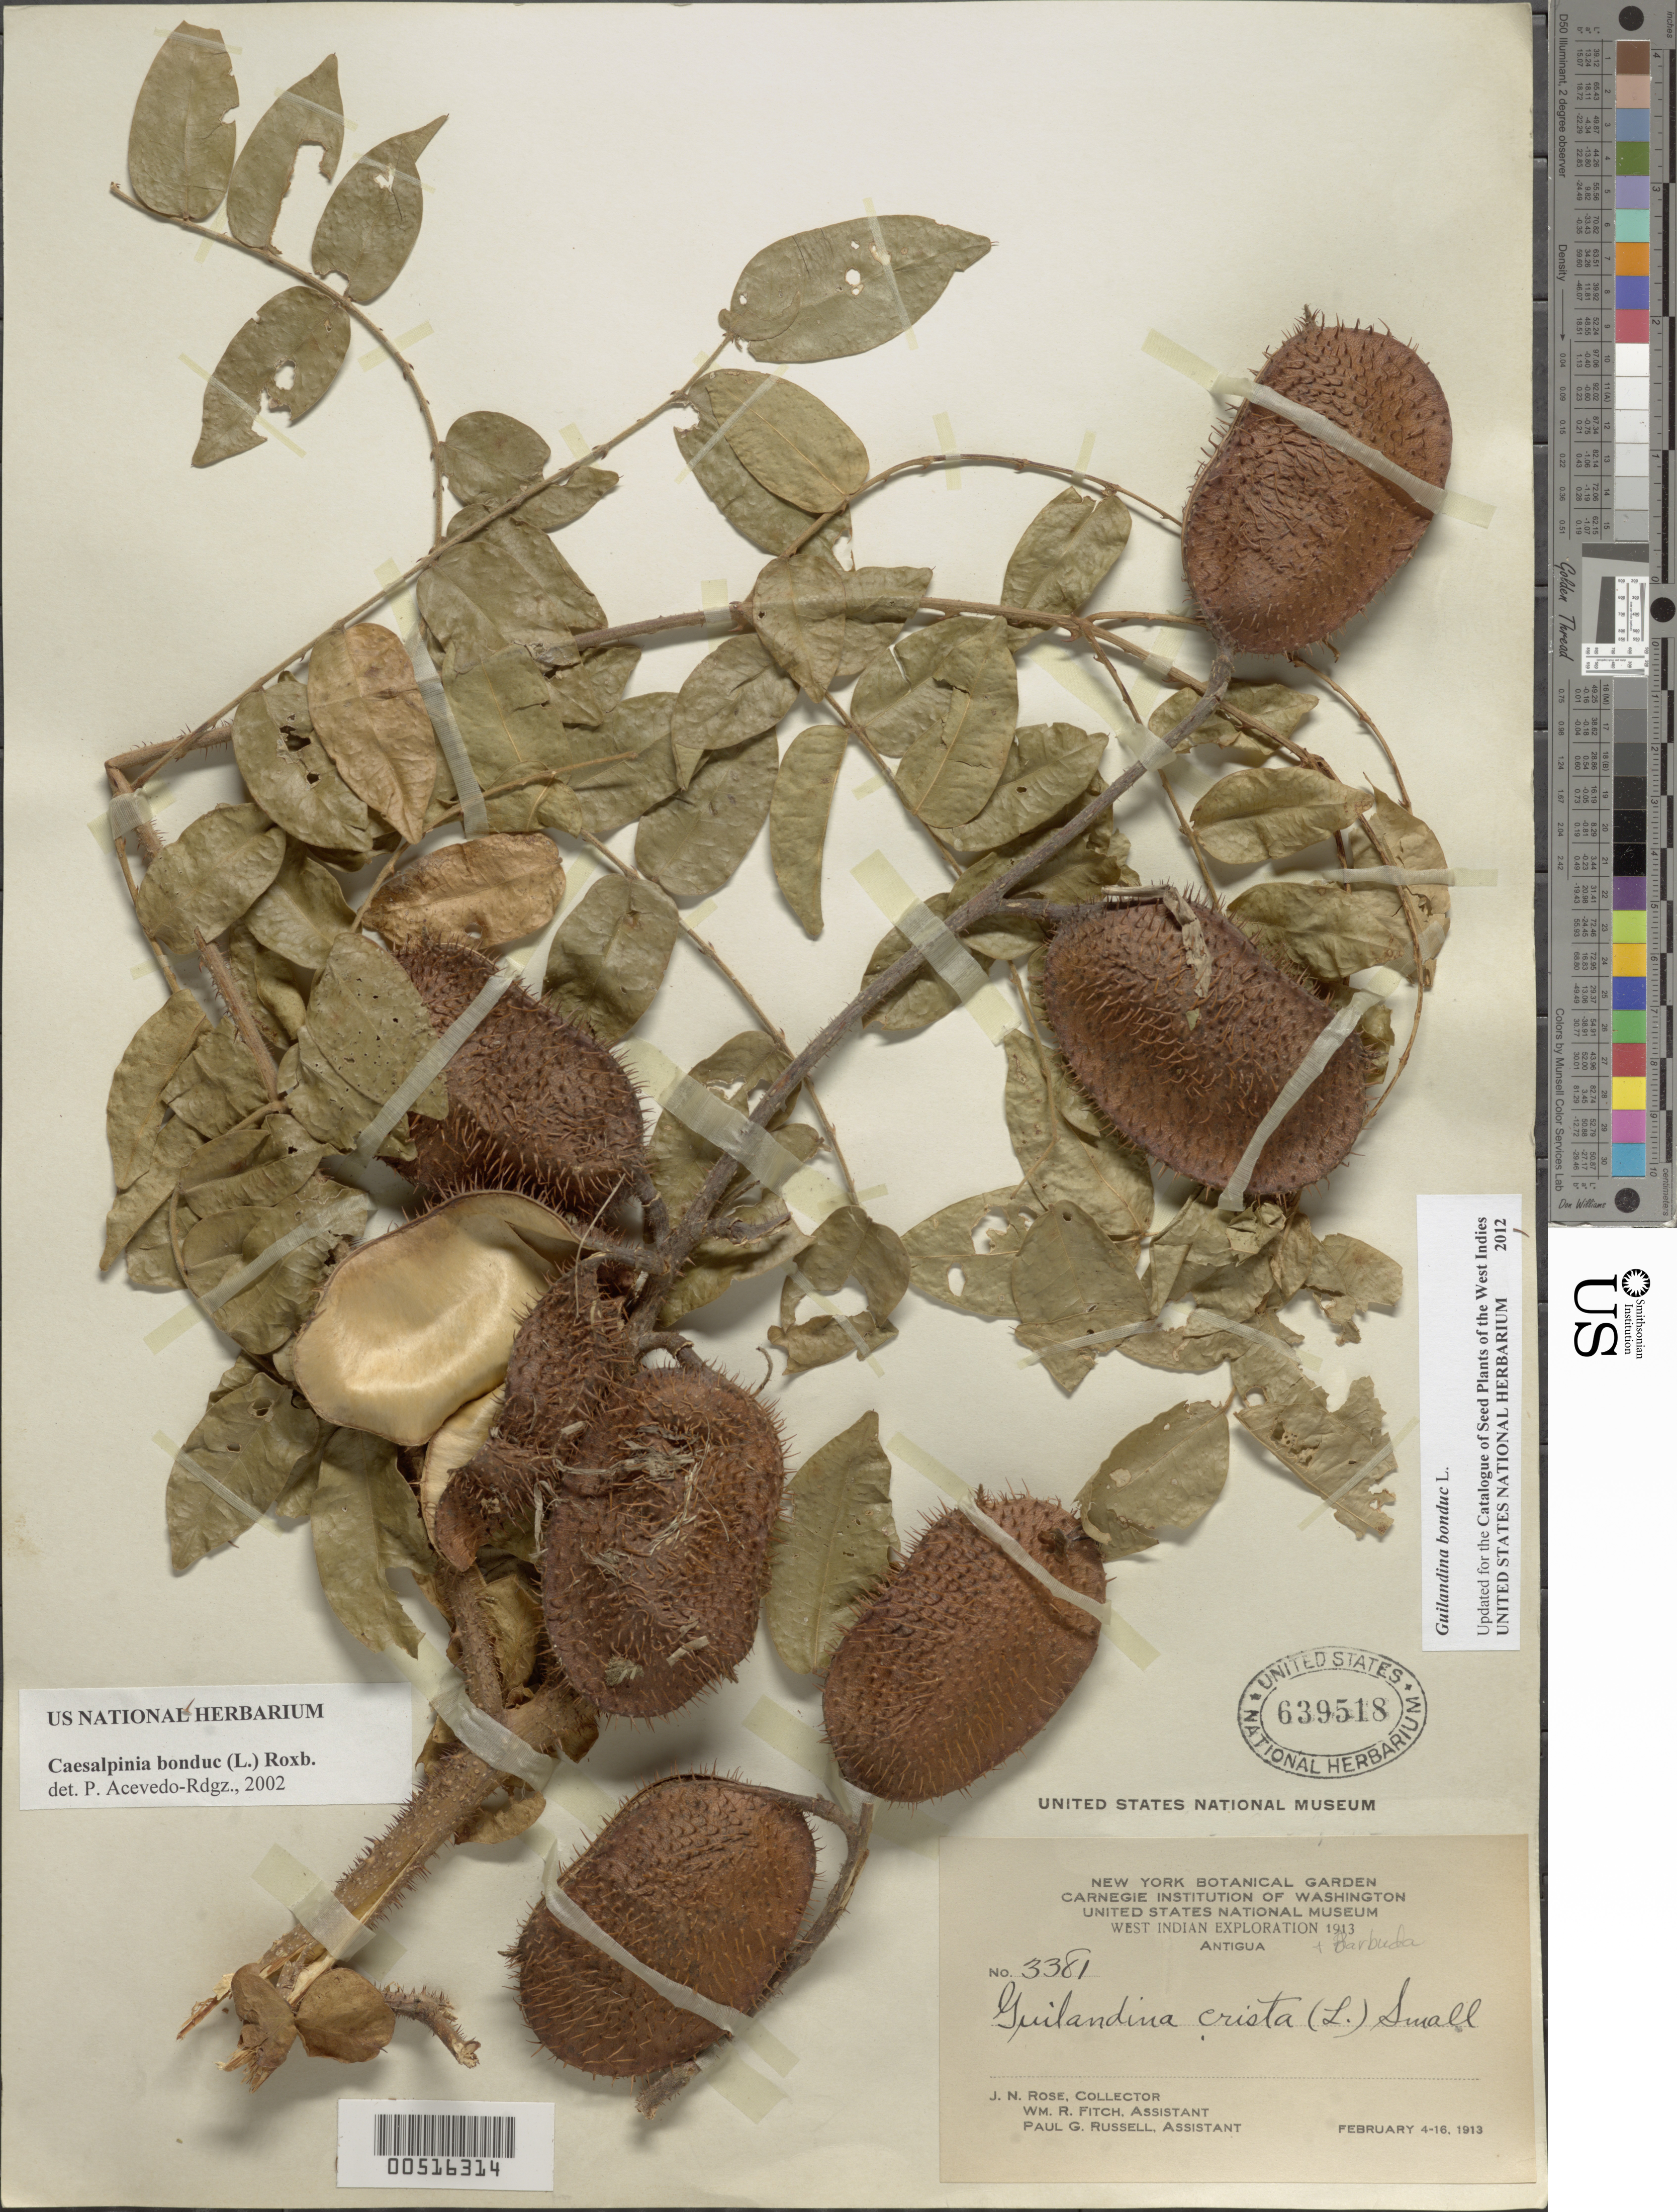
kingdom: Plantae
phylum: Tracheophyta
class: Magnoliopsida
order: Fabales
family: Fabaceae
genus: Guilandina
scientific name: Guilandina bonduc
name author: L.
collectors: J. N. Rose, W. R. Fitch & P. G. Russell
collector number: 3381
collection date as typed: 04 Feb 1913 to 16 Feb 1913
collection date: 1913-02-04/1913-02-16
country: Antigua and Barbuda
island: Antigua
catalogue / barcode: US 639518